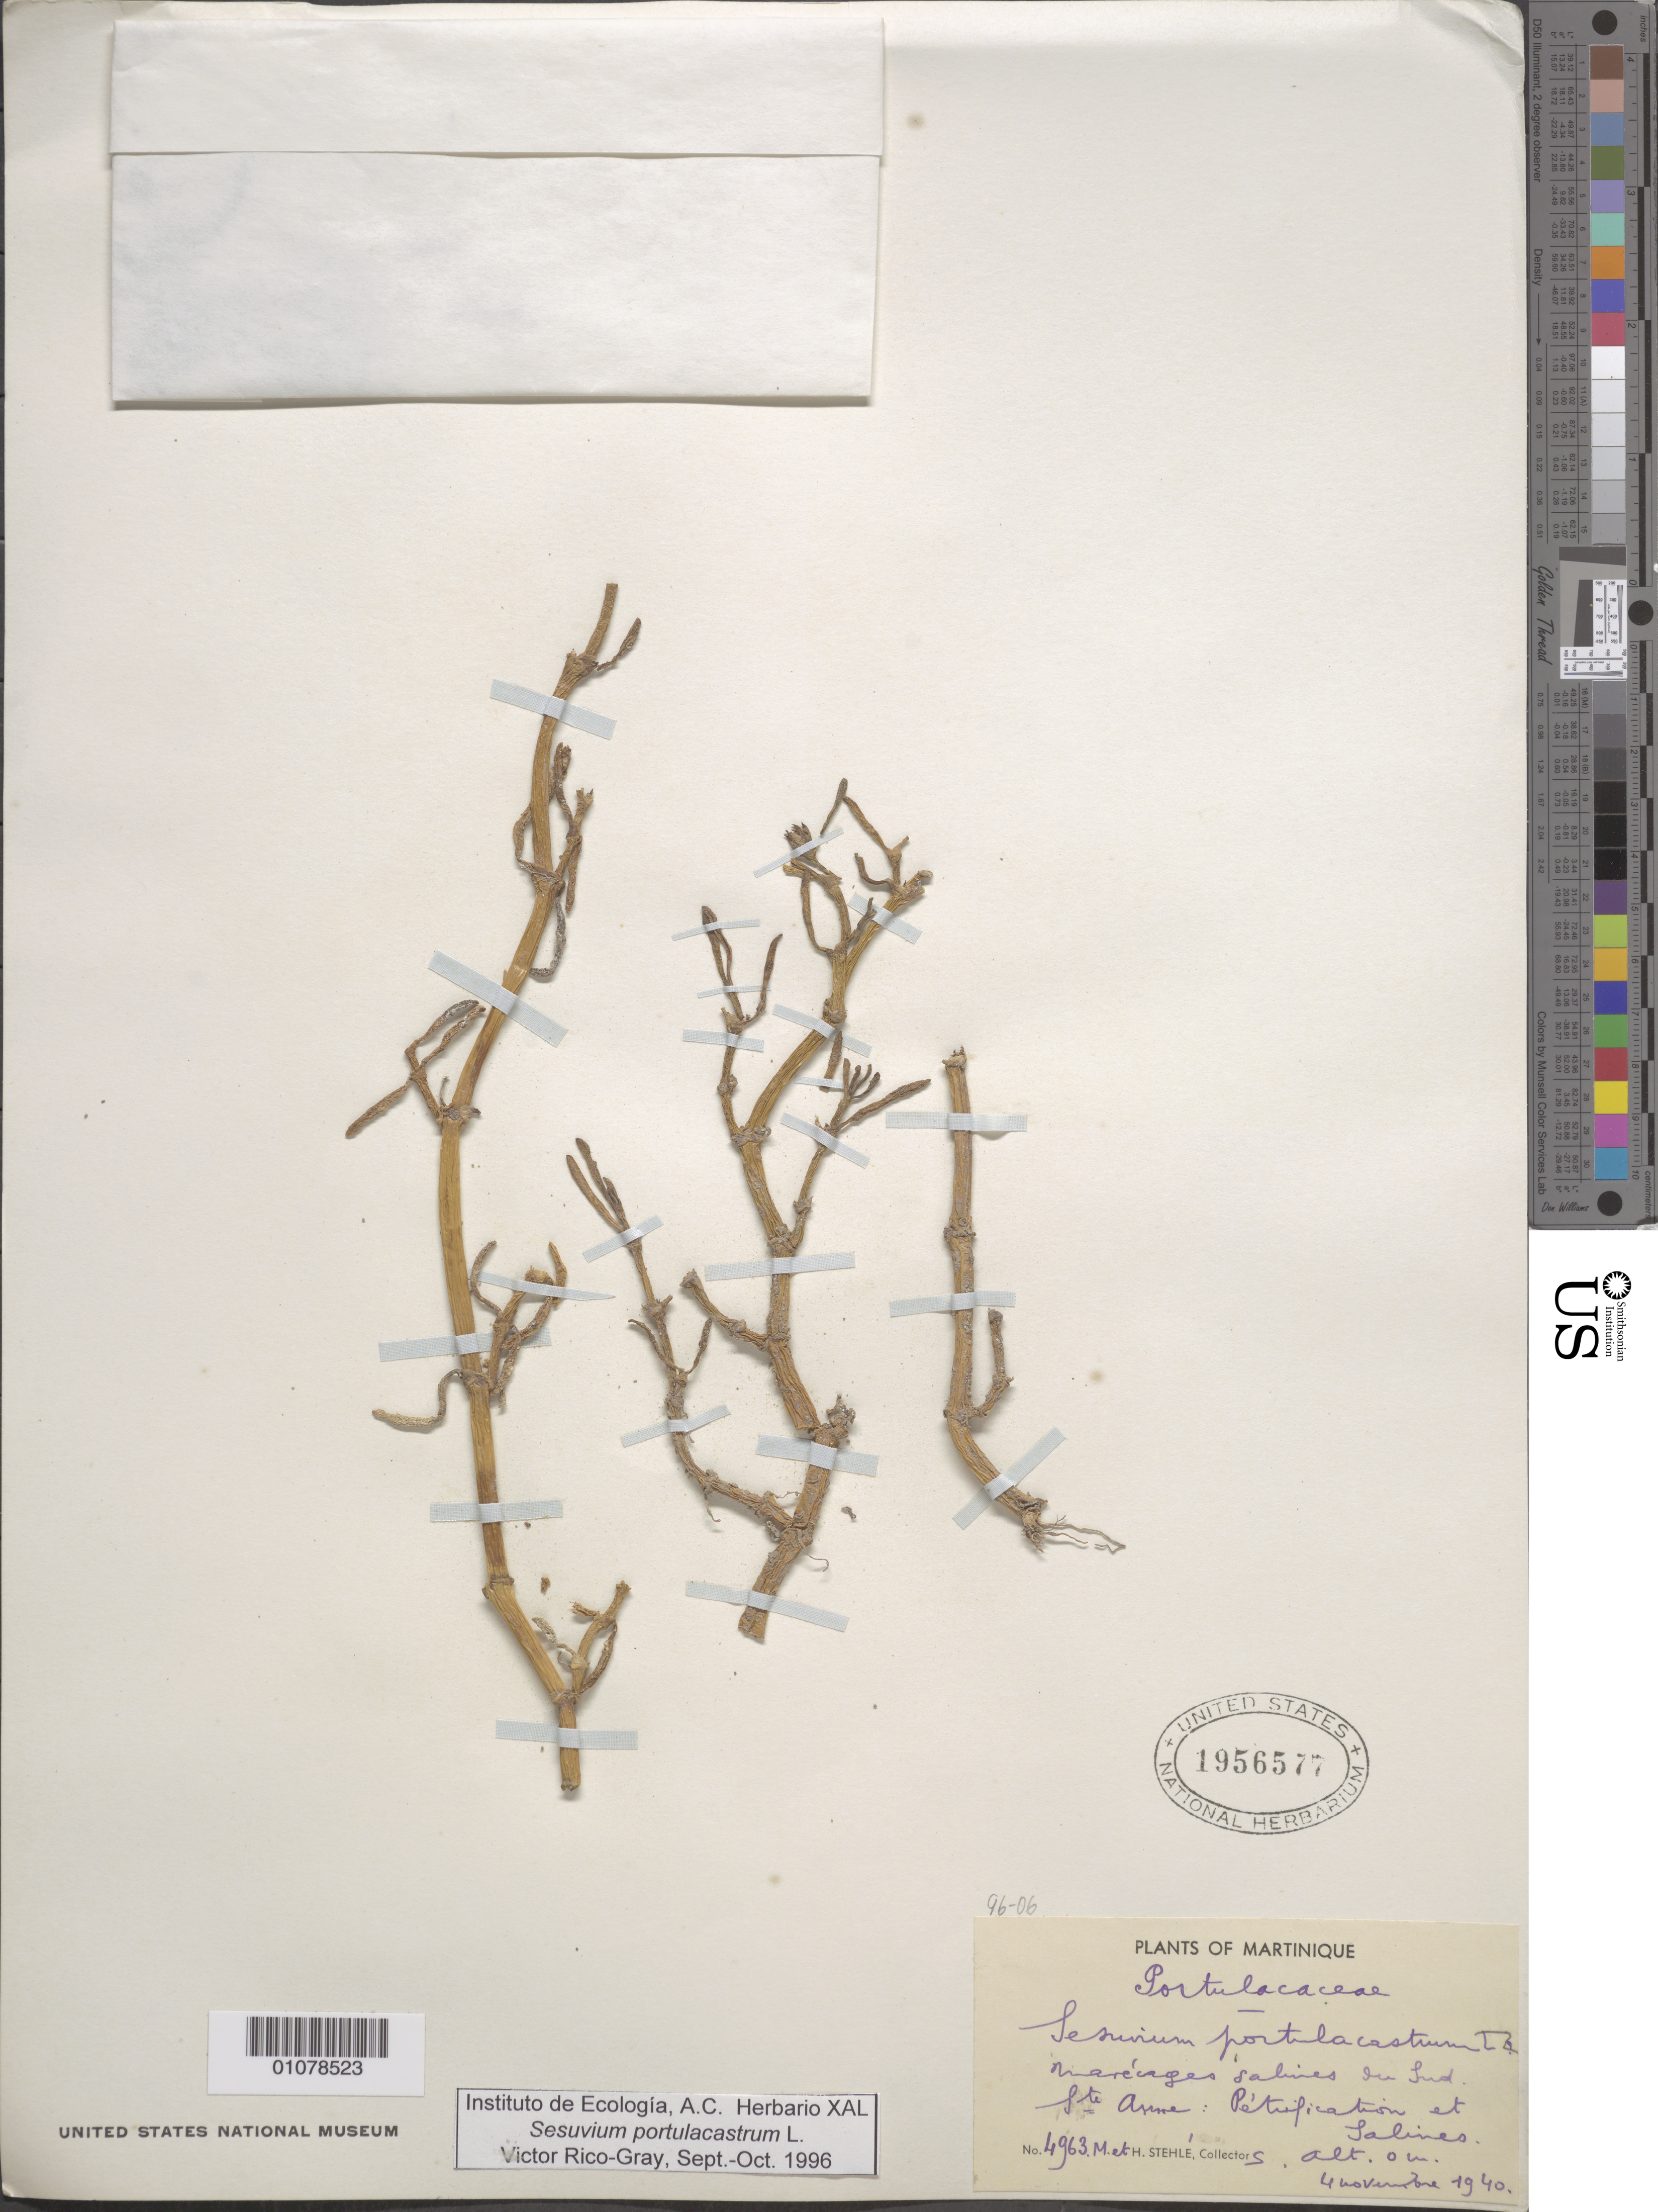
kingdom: Plantae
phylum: Tracheophyta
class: Magnoliopsida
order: Caryophyllales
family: Aizoaceae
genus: Sesuvium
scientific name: Sesuvium portulacastrum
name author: (L.) L.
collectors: H. Stehlé & M. Stehlé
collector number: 4963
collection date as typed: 04 Nov 1940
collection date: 1940-11-04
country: Martinique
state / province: Le Marin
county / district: Sainte-Anne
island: Martinique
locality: Ste Anne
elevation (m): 0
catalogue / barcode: US 1956577